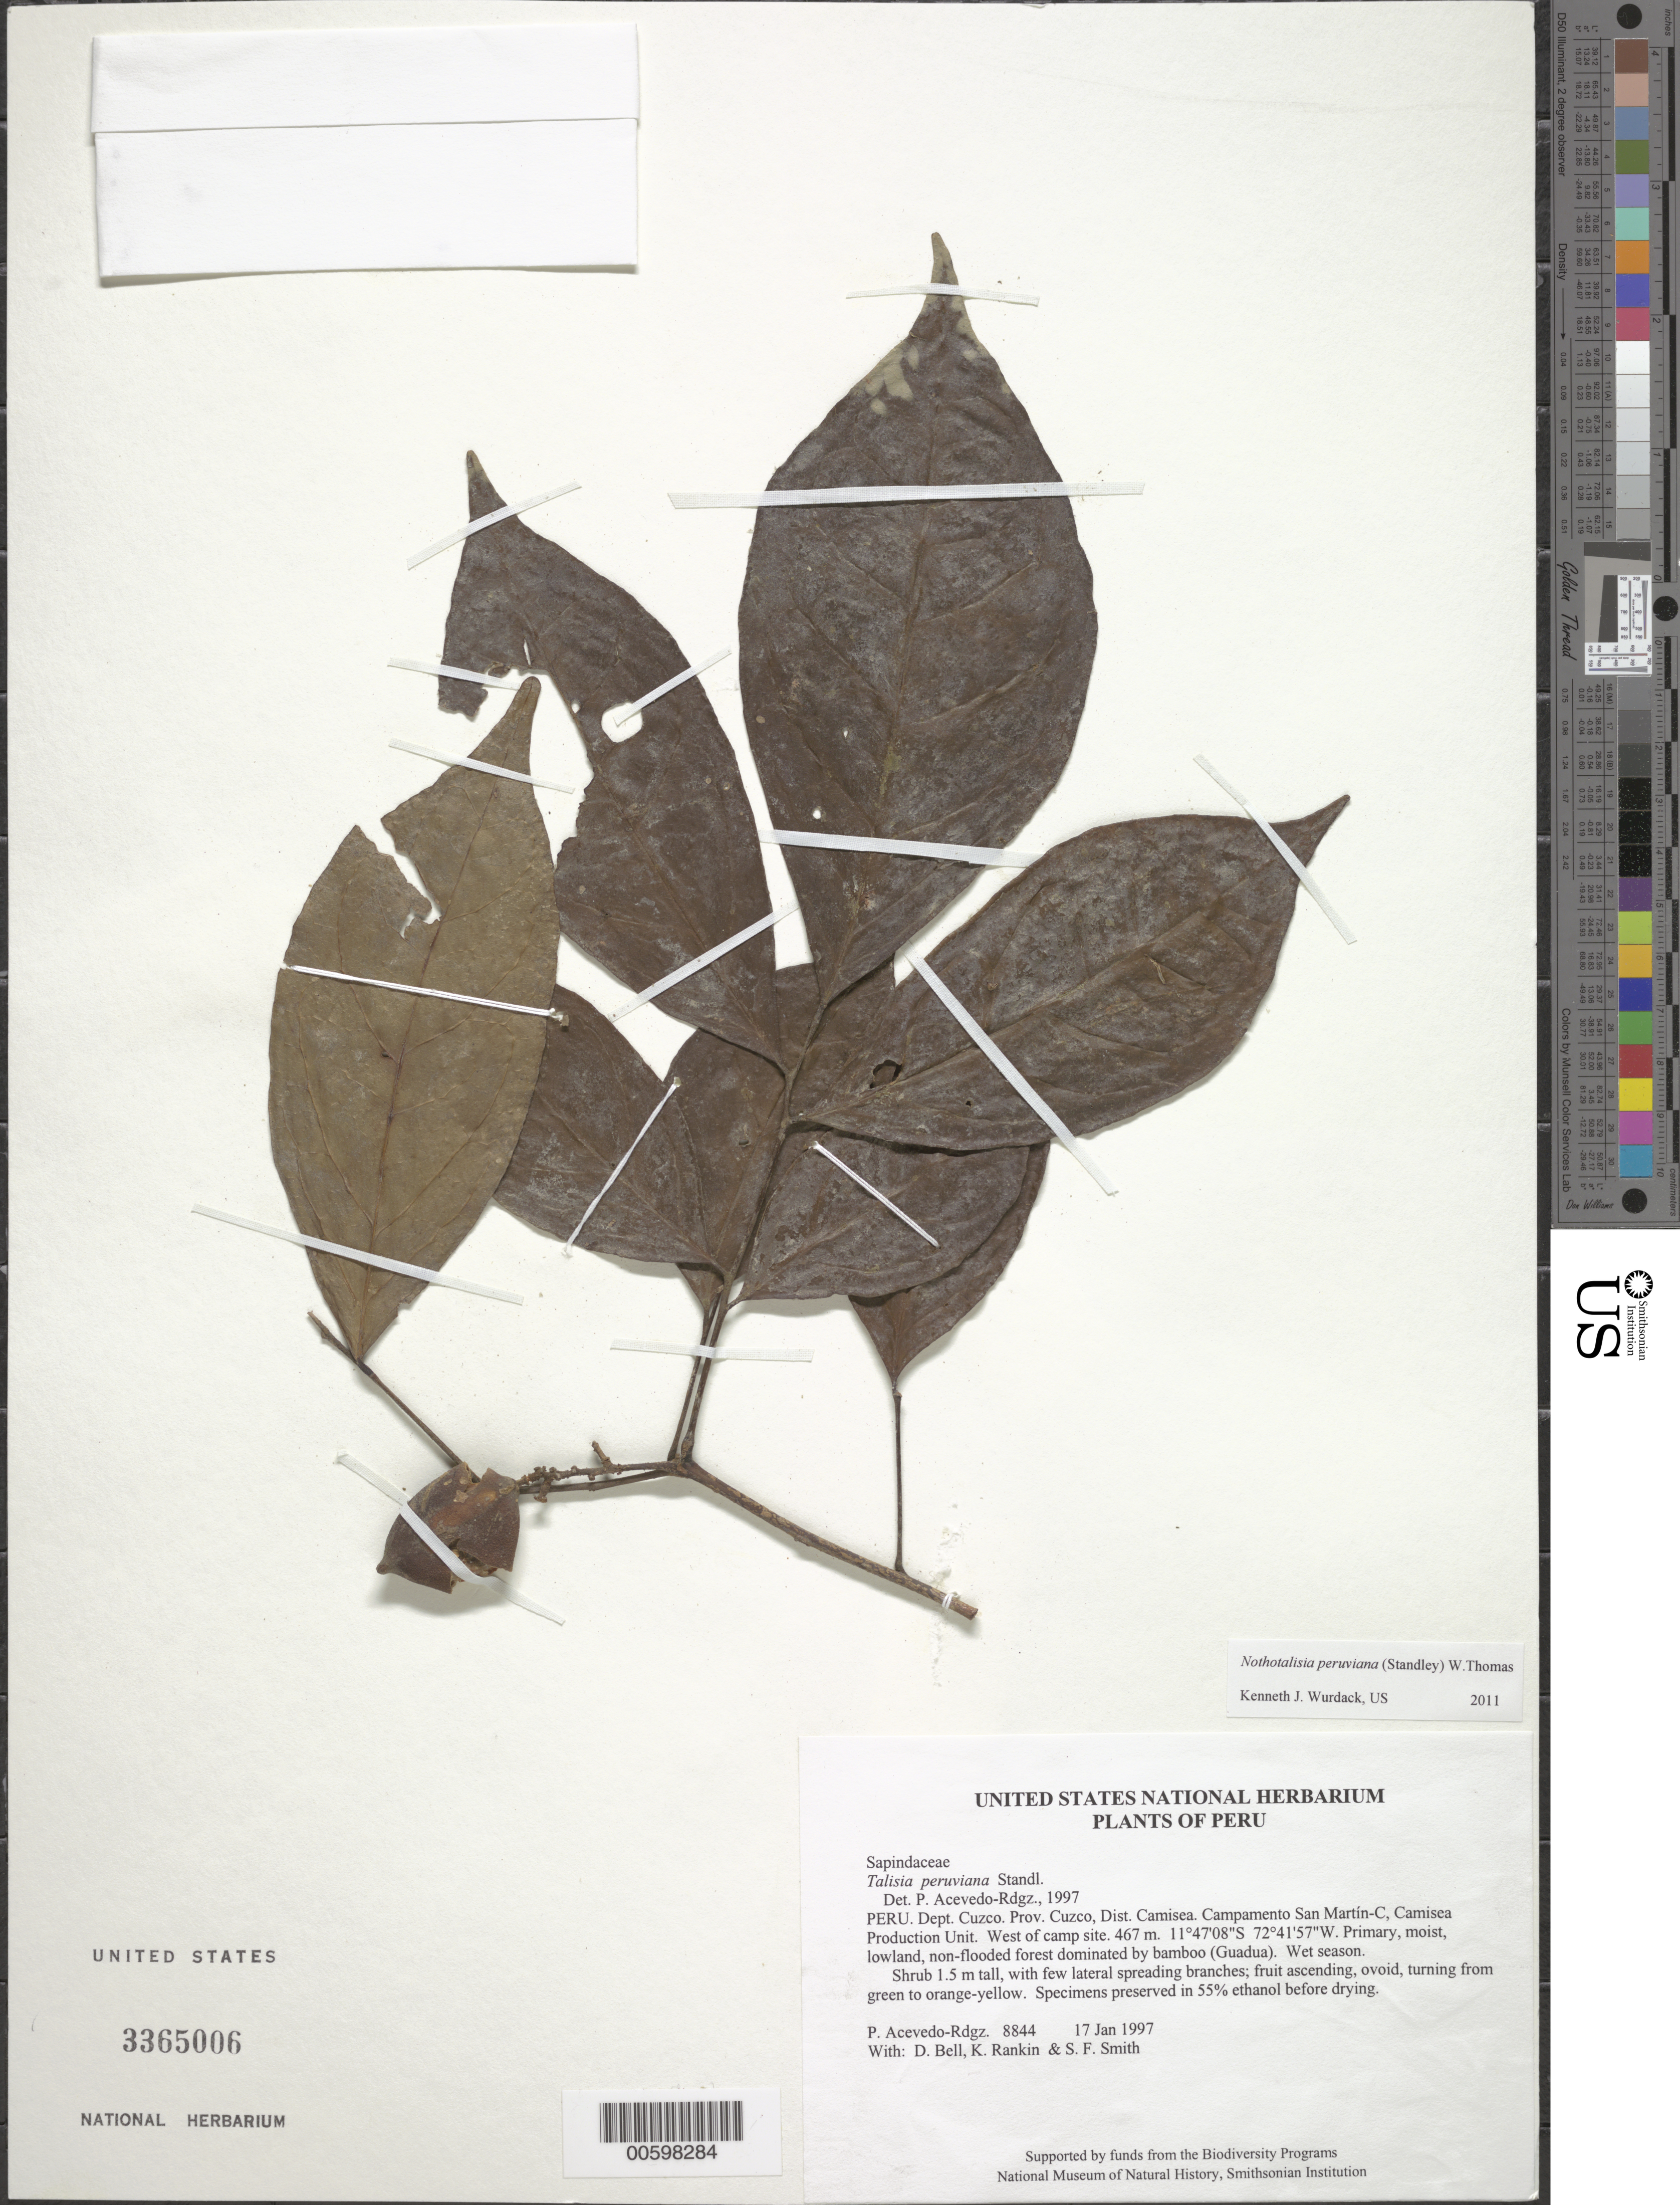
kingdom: Plantae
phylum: Tracheophyta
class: Magnoliopsida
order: Picramniales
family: Picramniaceae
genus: Nothotalisia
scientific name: Nothotalisia peruviana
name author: (Standl.) W.W. Thomas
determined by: Wurdack, Kenneth J., (US), Smithsonian Institution - National Museum of Natural History (UNITED STATES)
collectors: P. Acevedo-Rodr., D. A. Bell, K. B. Rankin & S.F. Smith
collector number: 8844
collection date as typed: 17 Jan 1997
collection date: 1997-01-17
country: Peru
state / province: Cusco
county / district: Cusco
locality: Distrito Camisea, Campamento San Martín-C, Camisea Production Unit. W of camp site.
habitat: Primary, moist, lowland, non-flooded forest dominated by bamboo (Guadua). Wet season.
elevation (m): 467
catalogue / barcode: US 3365006